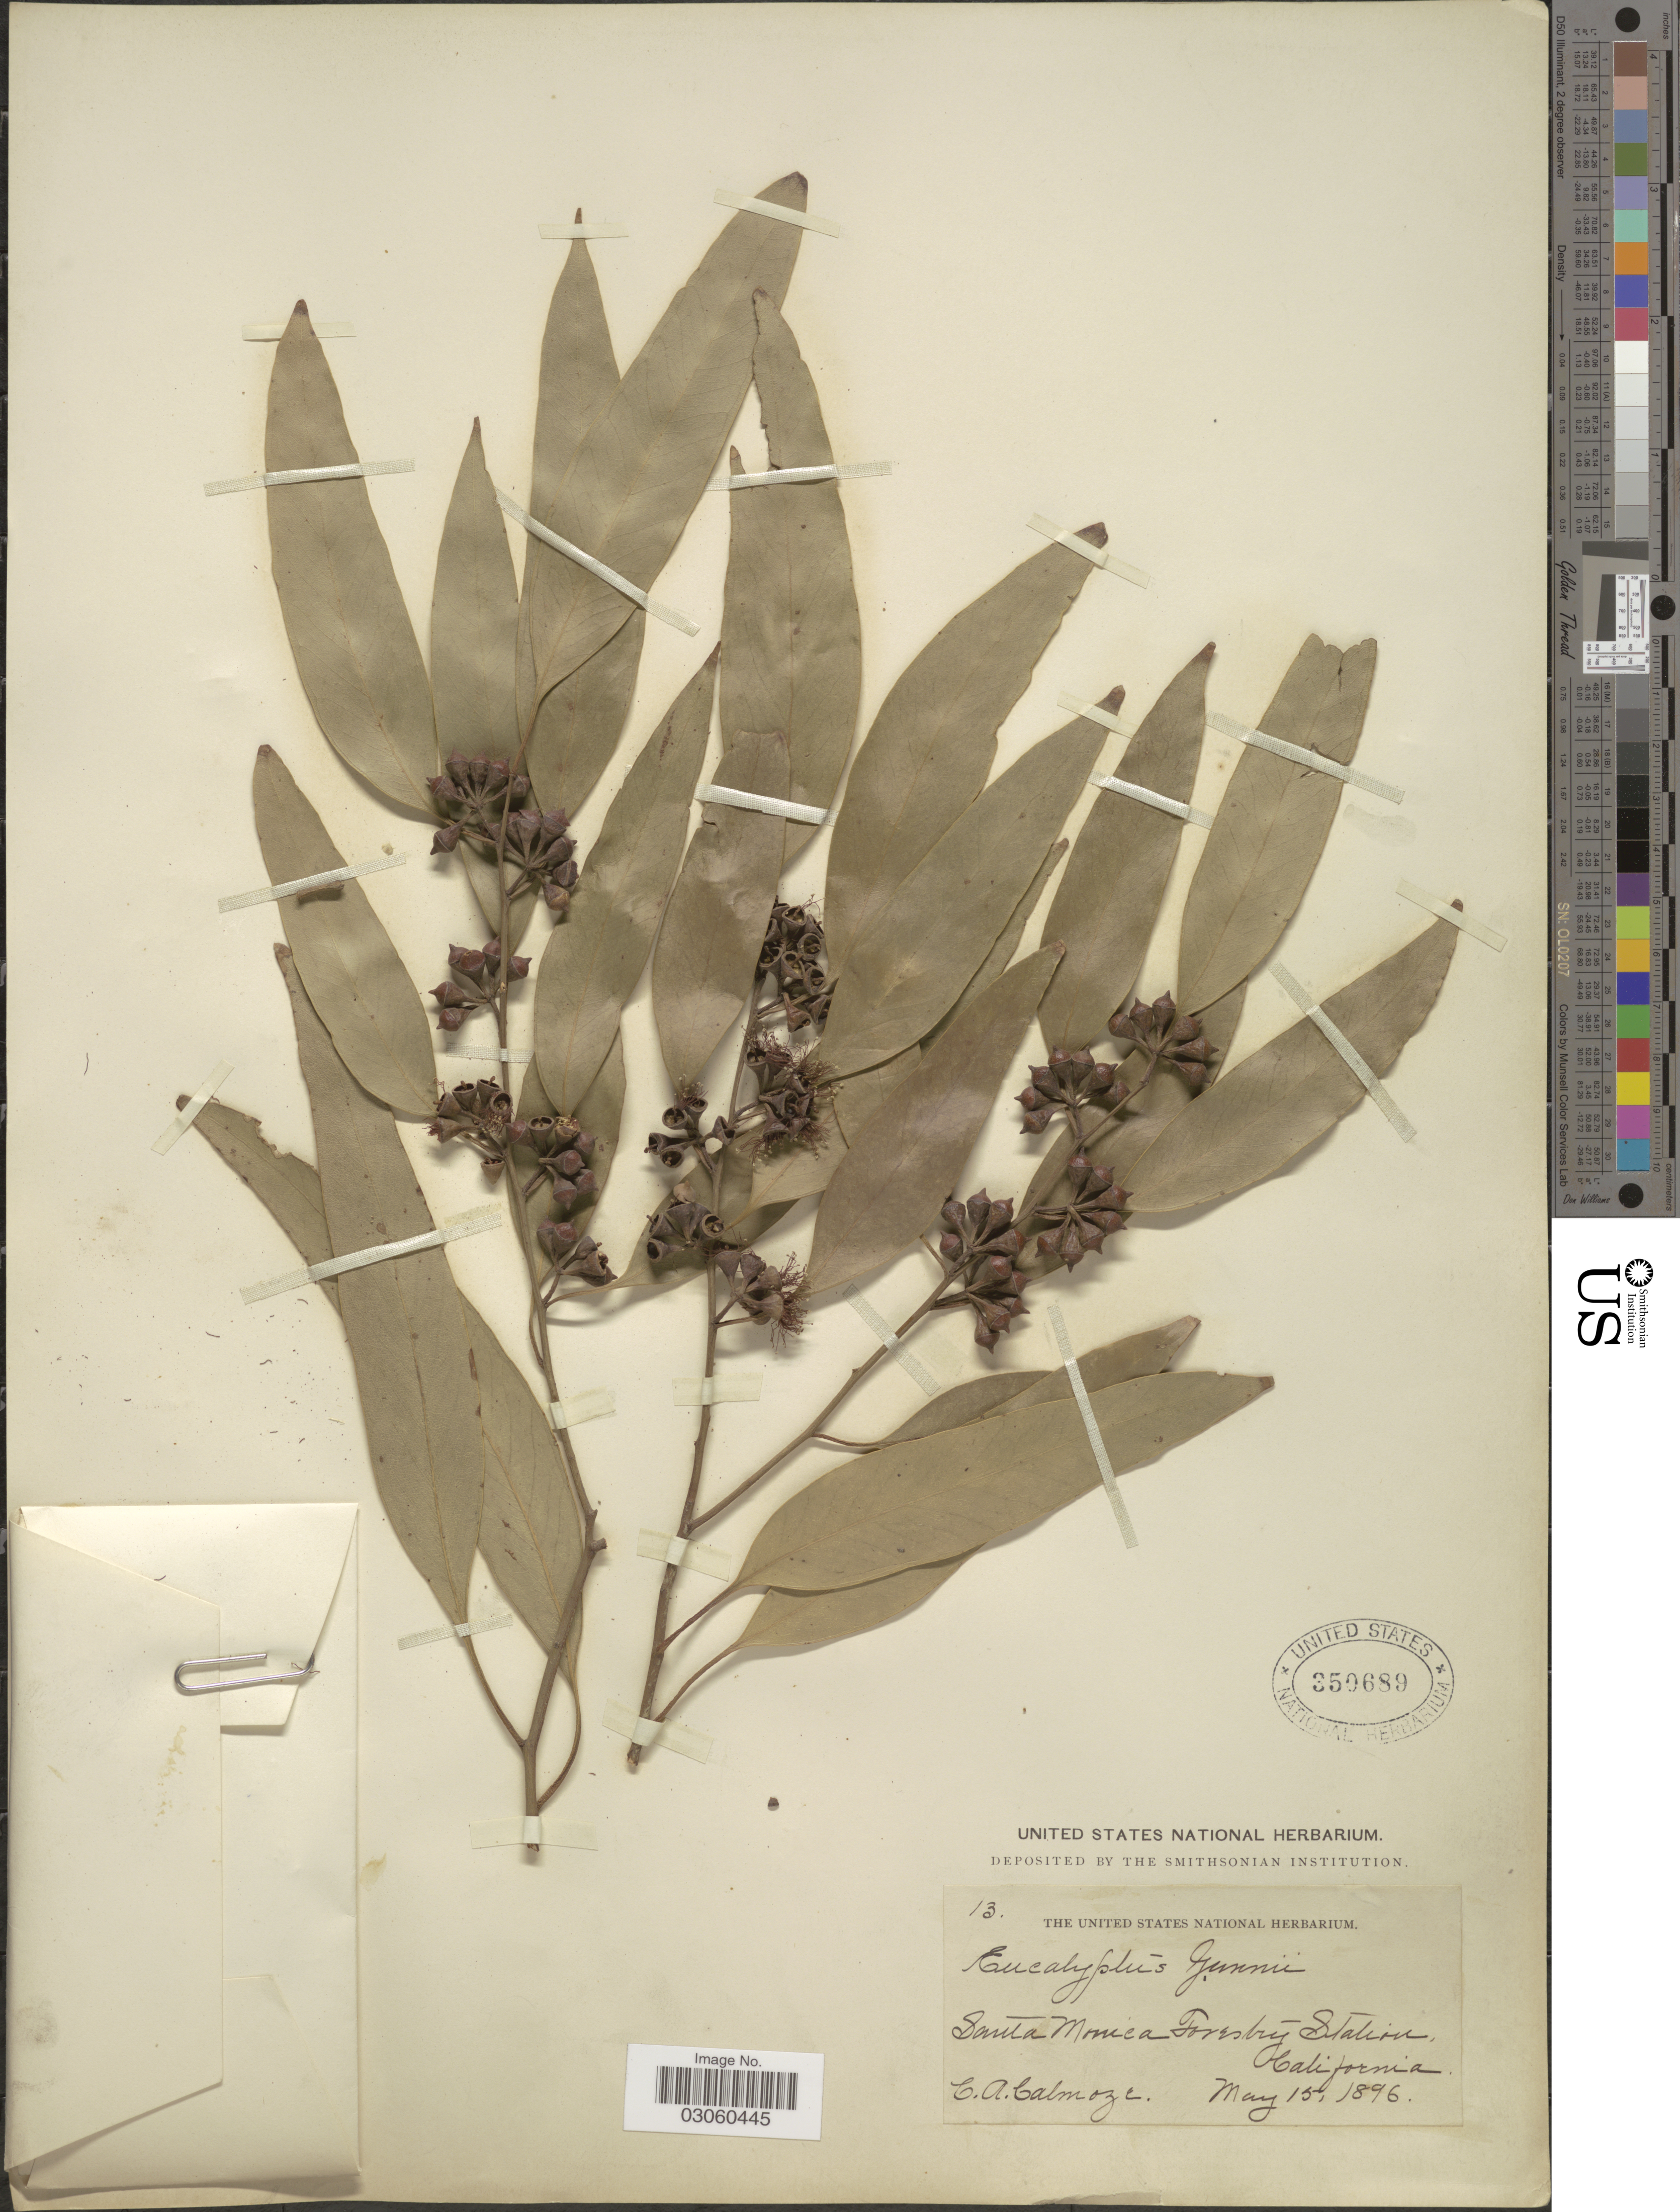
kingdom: Plantae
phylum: Tracheophyta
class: Magnoliopsida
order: Myrtales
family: Myrtaceae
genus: Eucalyptus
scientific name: Eucalyptus gunnii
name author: Hook. f.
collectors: C.A. Calmoze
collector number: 13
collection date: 1896-05-15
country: United States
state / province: California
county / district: Los Angeles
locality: Santa Monica Forestry Station.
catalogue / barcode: US 350689